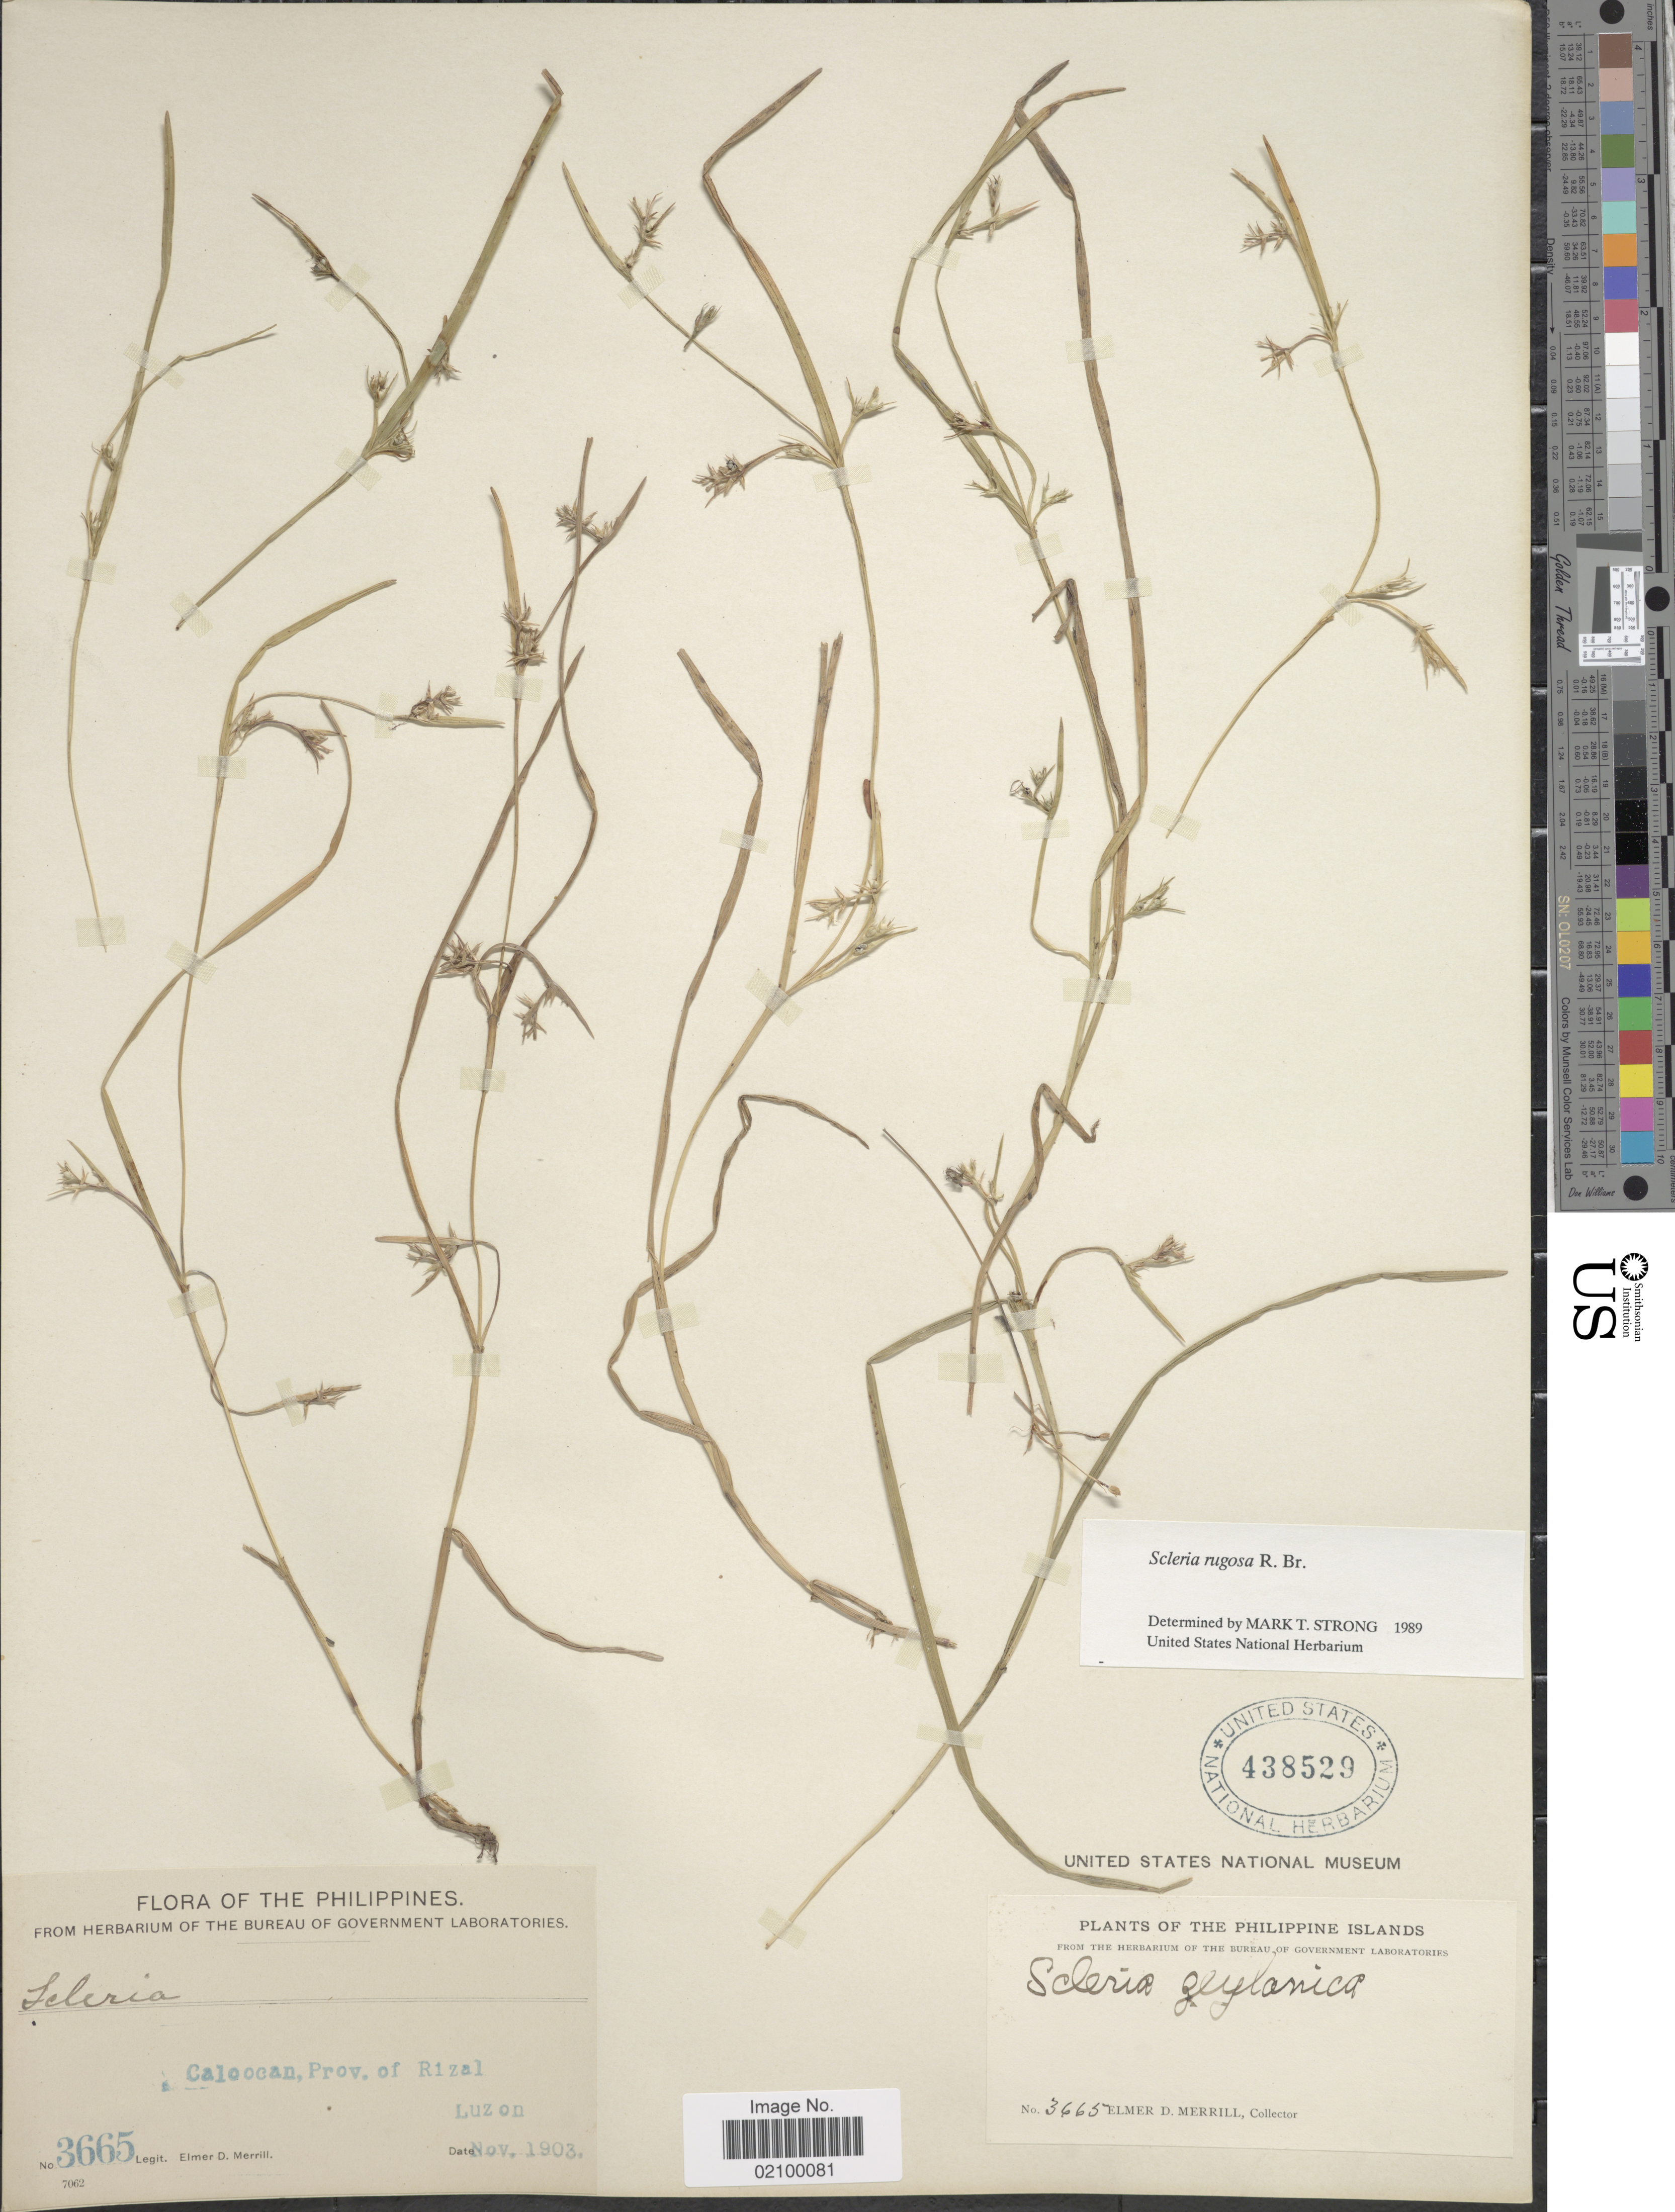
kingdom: Plantae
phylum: Tracheophyta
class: Liliopsida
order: Poales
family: Cyperaceae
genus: Scleria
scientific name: Scleria rugosa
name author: R. Br.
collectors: E. D. Merrill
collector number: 3665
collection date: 1903-11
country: Philippines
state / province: Calabarzon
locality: Caloocan, Prov. of Rizal, Luzon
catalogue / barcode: US 438529